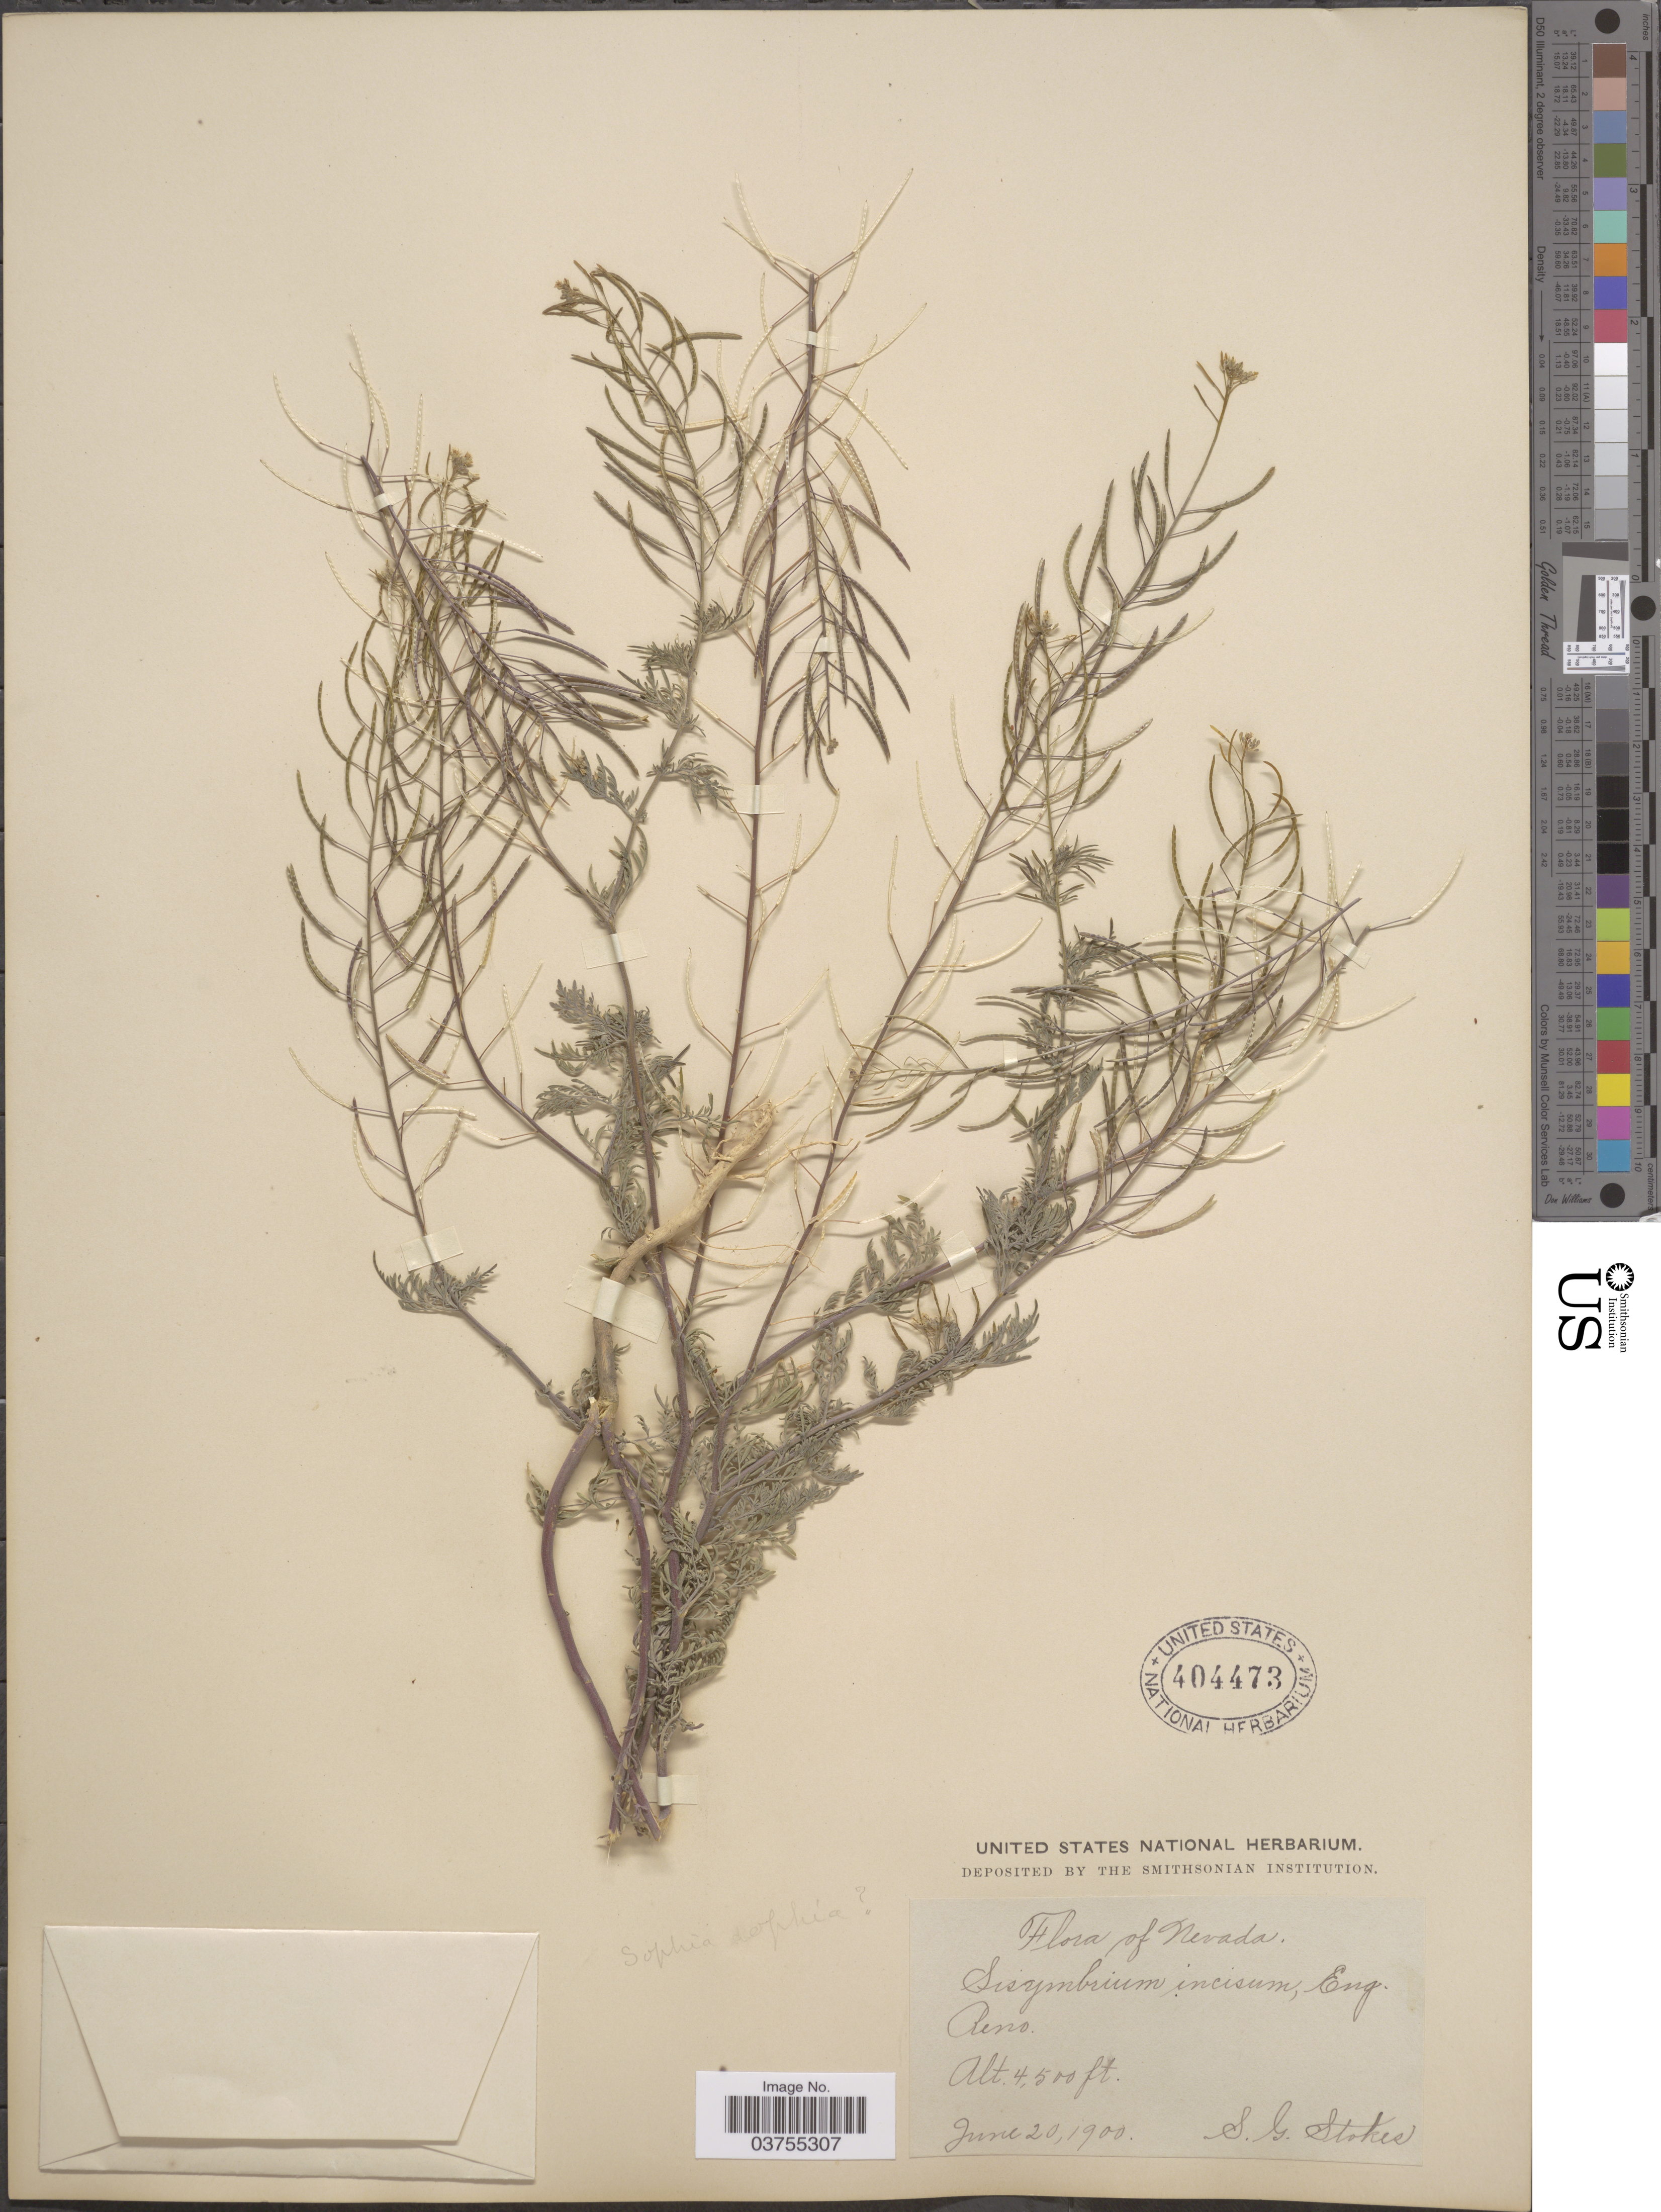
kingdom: Plantae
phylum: Tracheophyta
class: Magnoliopsida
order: Brassicales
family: Brassicaceae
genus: Descurainia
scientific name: Descurainia sophia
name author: (L.) Webb ex Prantl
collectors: S. G. Stokes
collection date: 1900-06-20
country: United States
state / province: Nevada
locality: Reno.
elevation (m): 1372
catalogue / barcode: US 404473